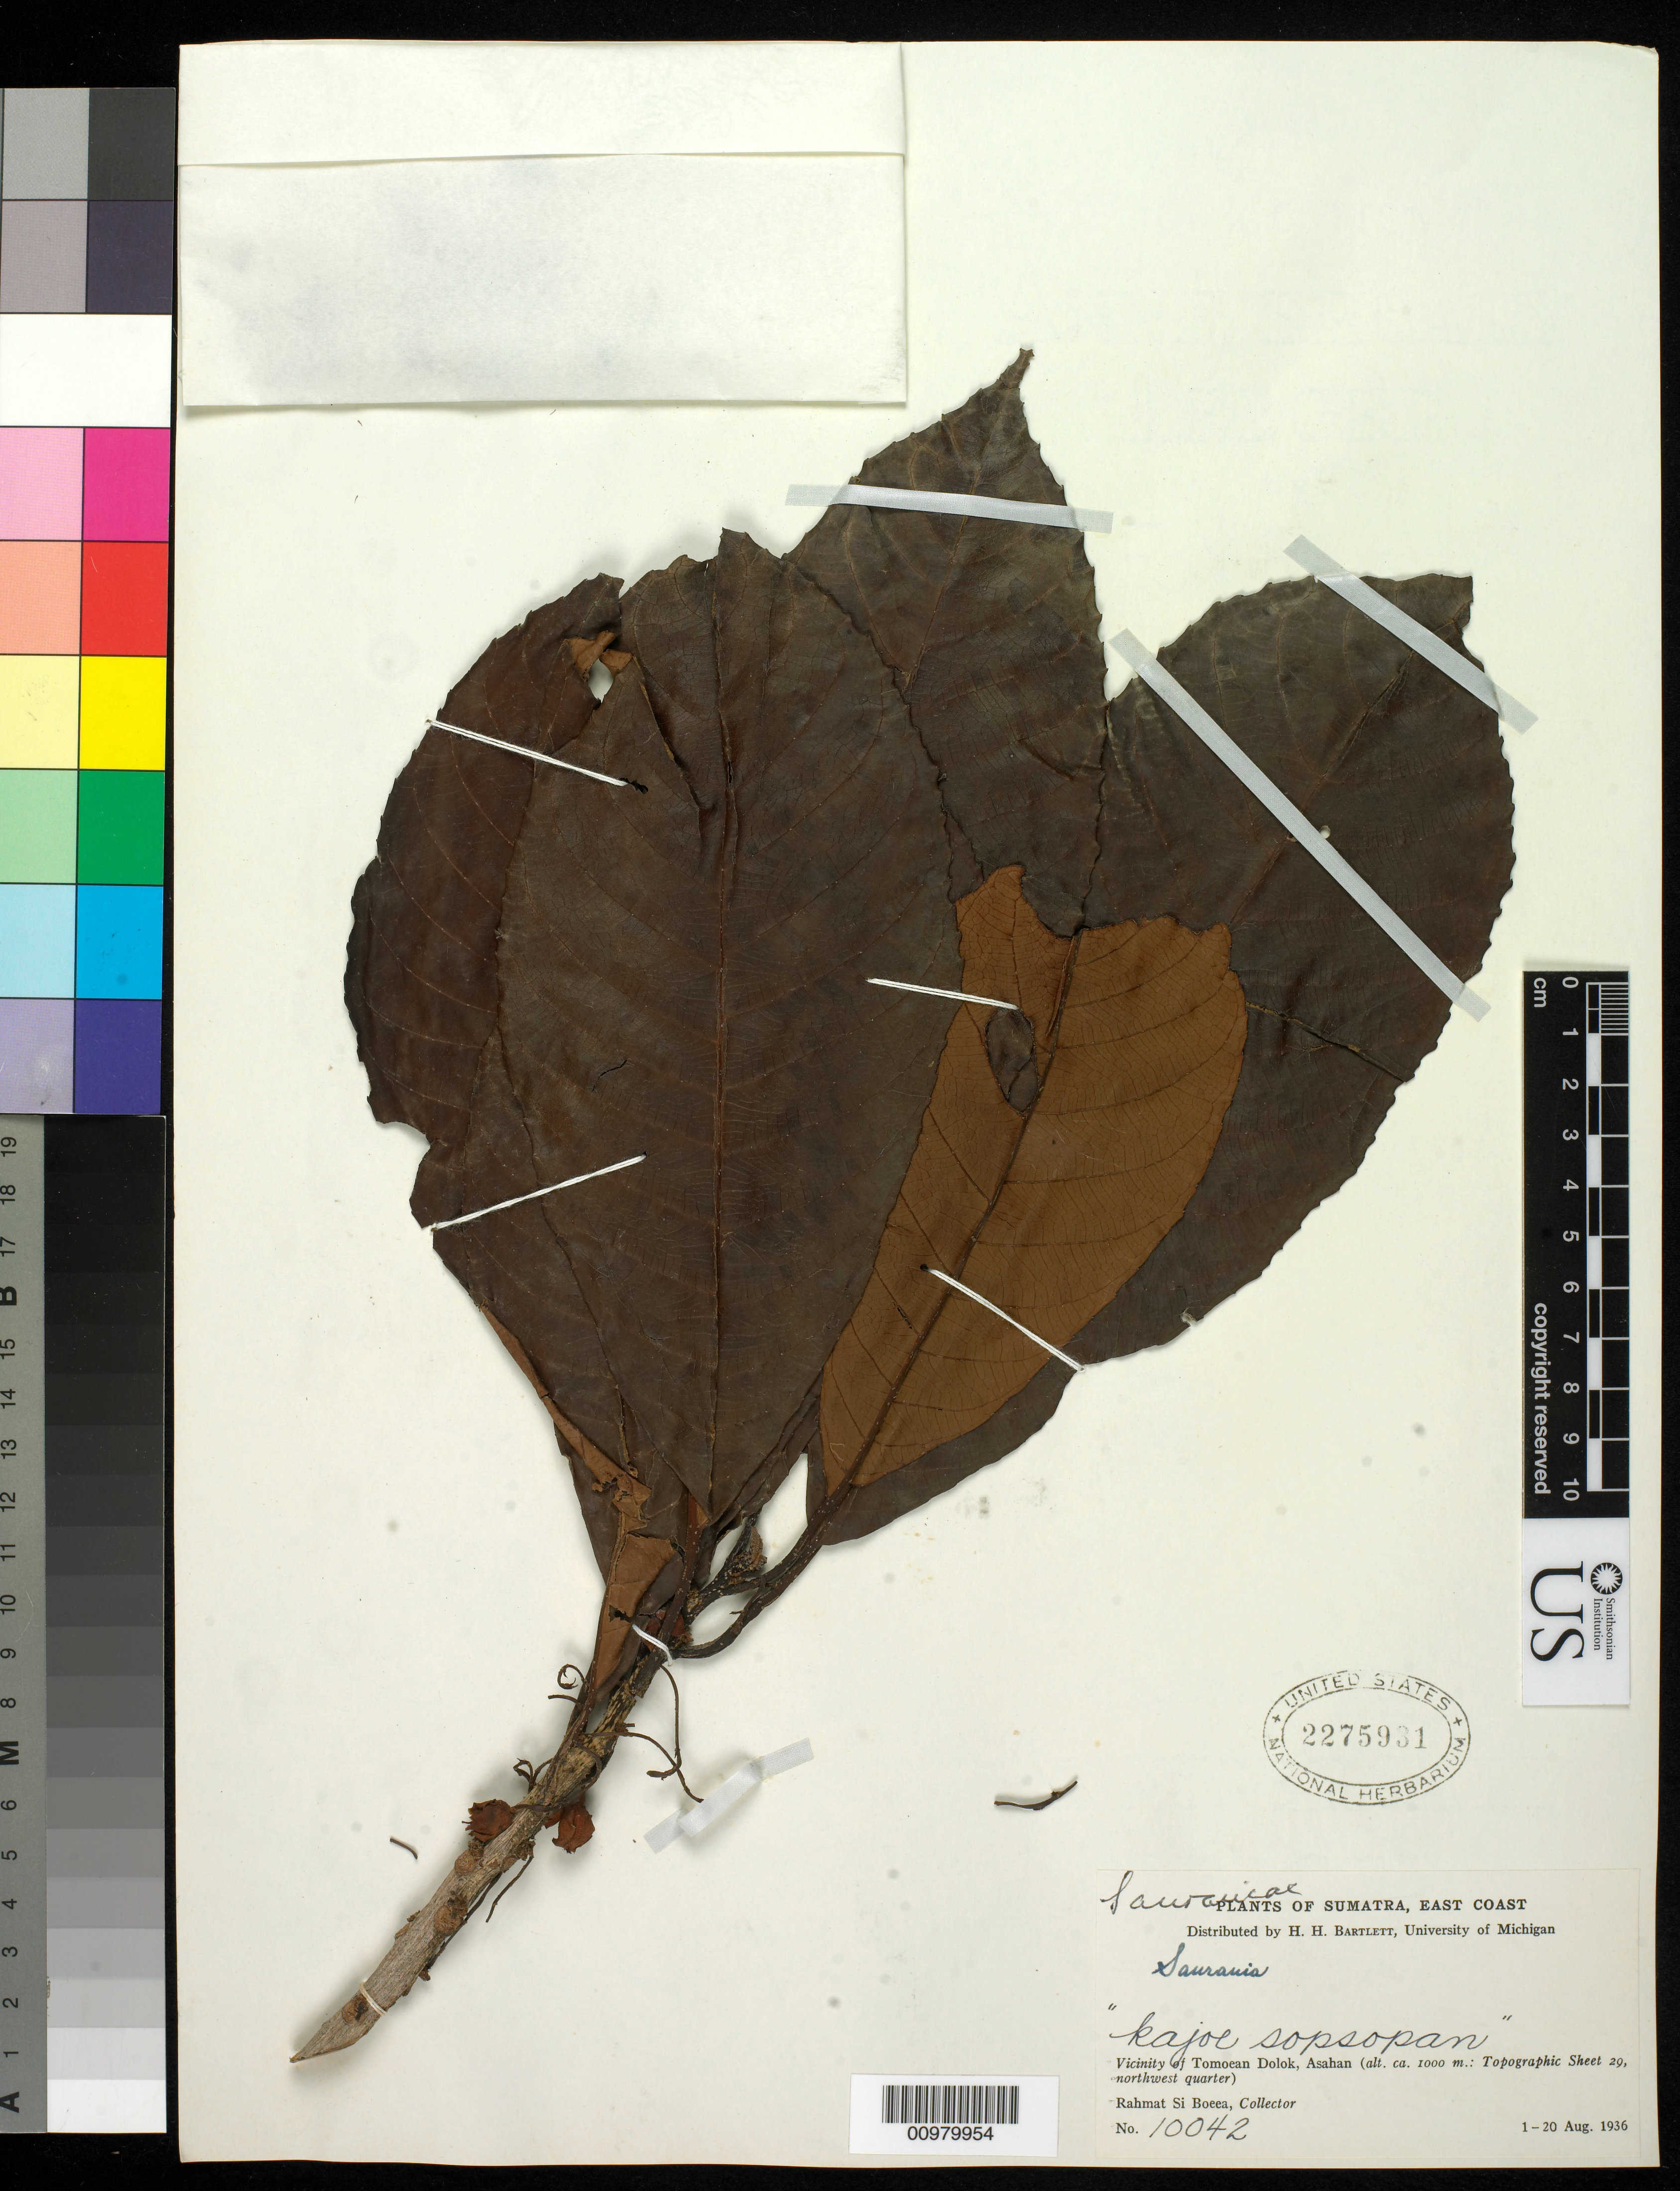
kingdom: Plantae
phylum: Tracheophyta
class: Magnoliopsida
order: Ericales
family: Actinidiaceae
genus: Saurauia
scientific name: Saurauia sp.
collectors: Rahmat Si Boeea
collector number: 10042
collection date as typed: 01 Aug 1936 to 20 Aug 1936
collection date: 1936-08-01/1936-08-20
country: Indonesia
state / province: Sumatra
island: Sumatra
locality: Vicinity of Tomoean Asahan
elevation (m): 1000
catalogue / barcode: US 2275931